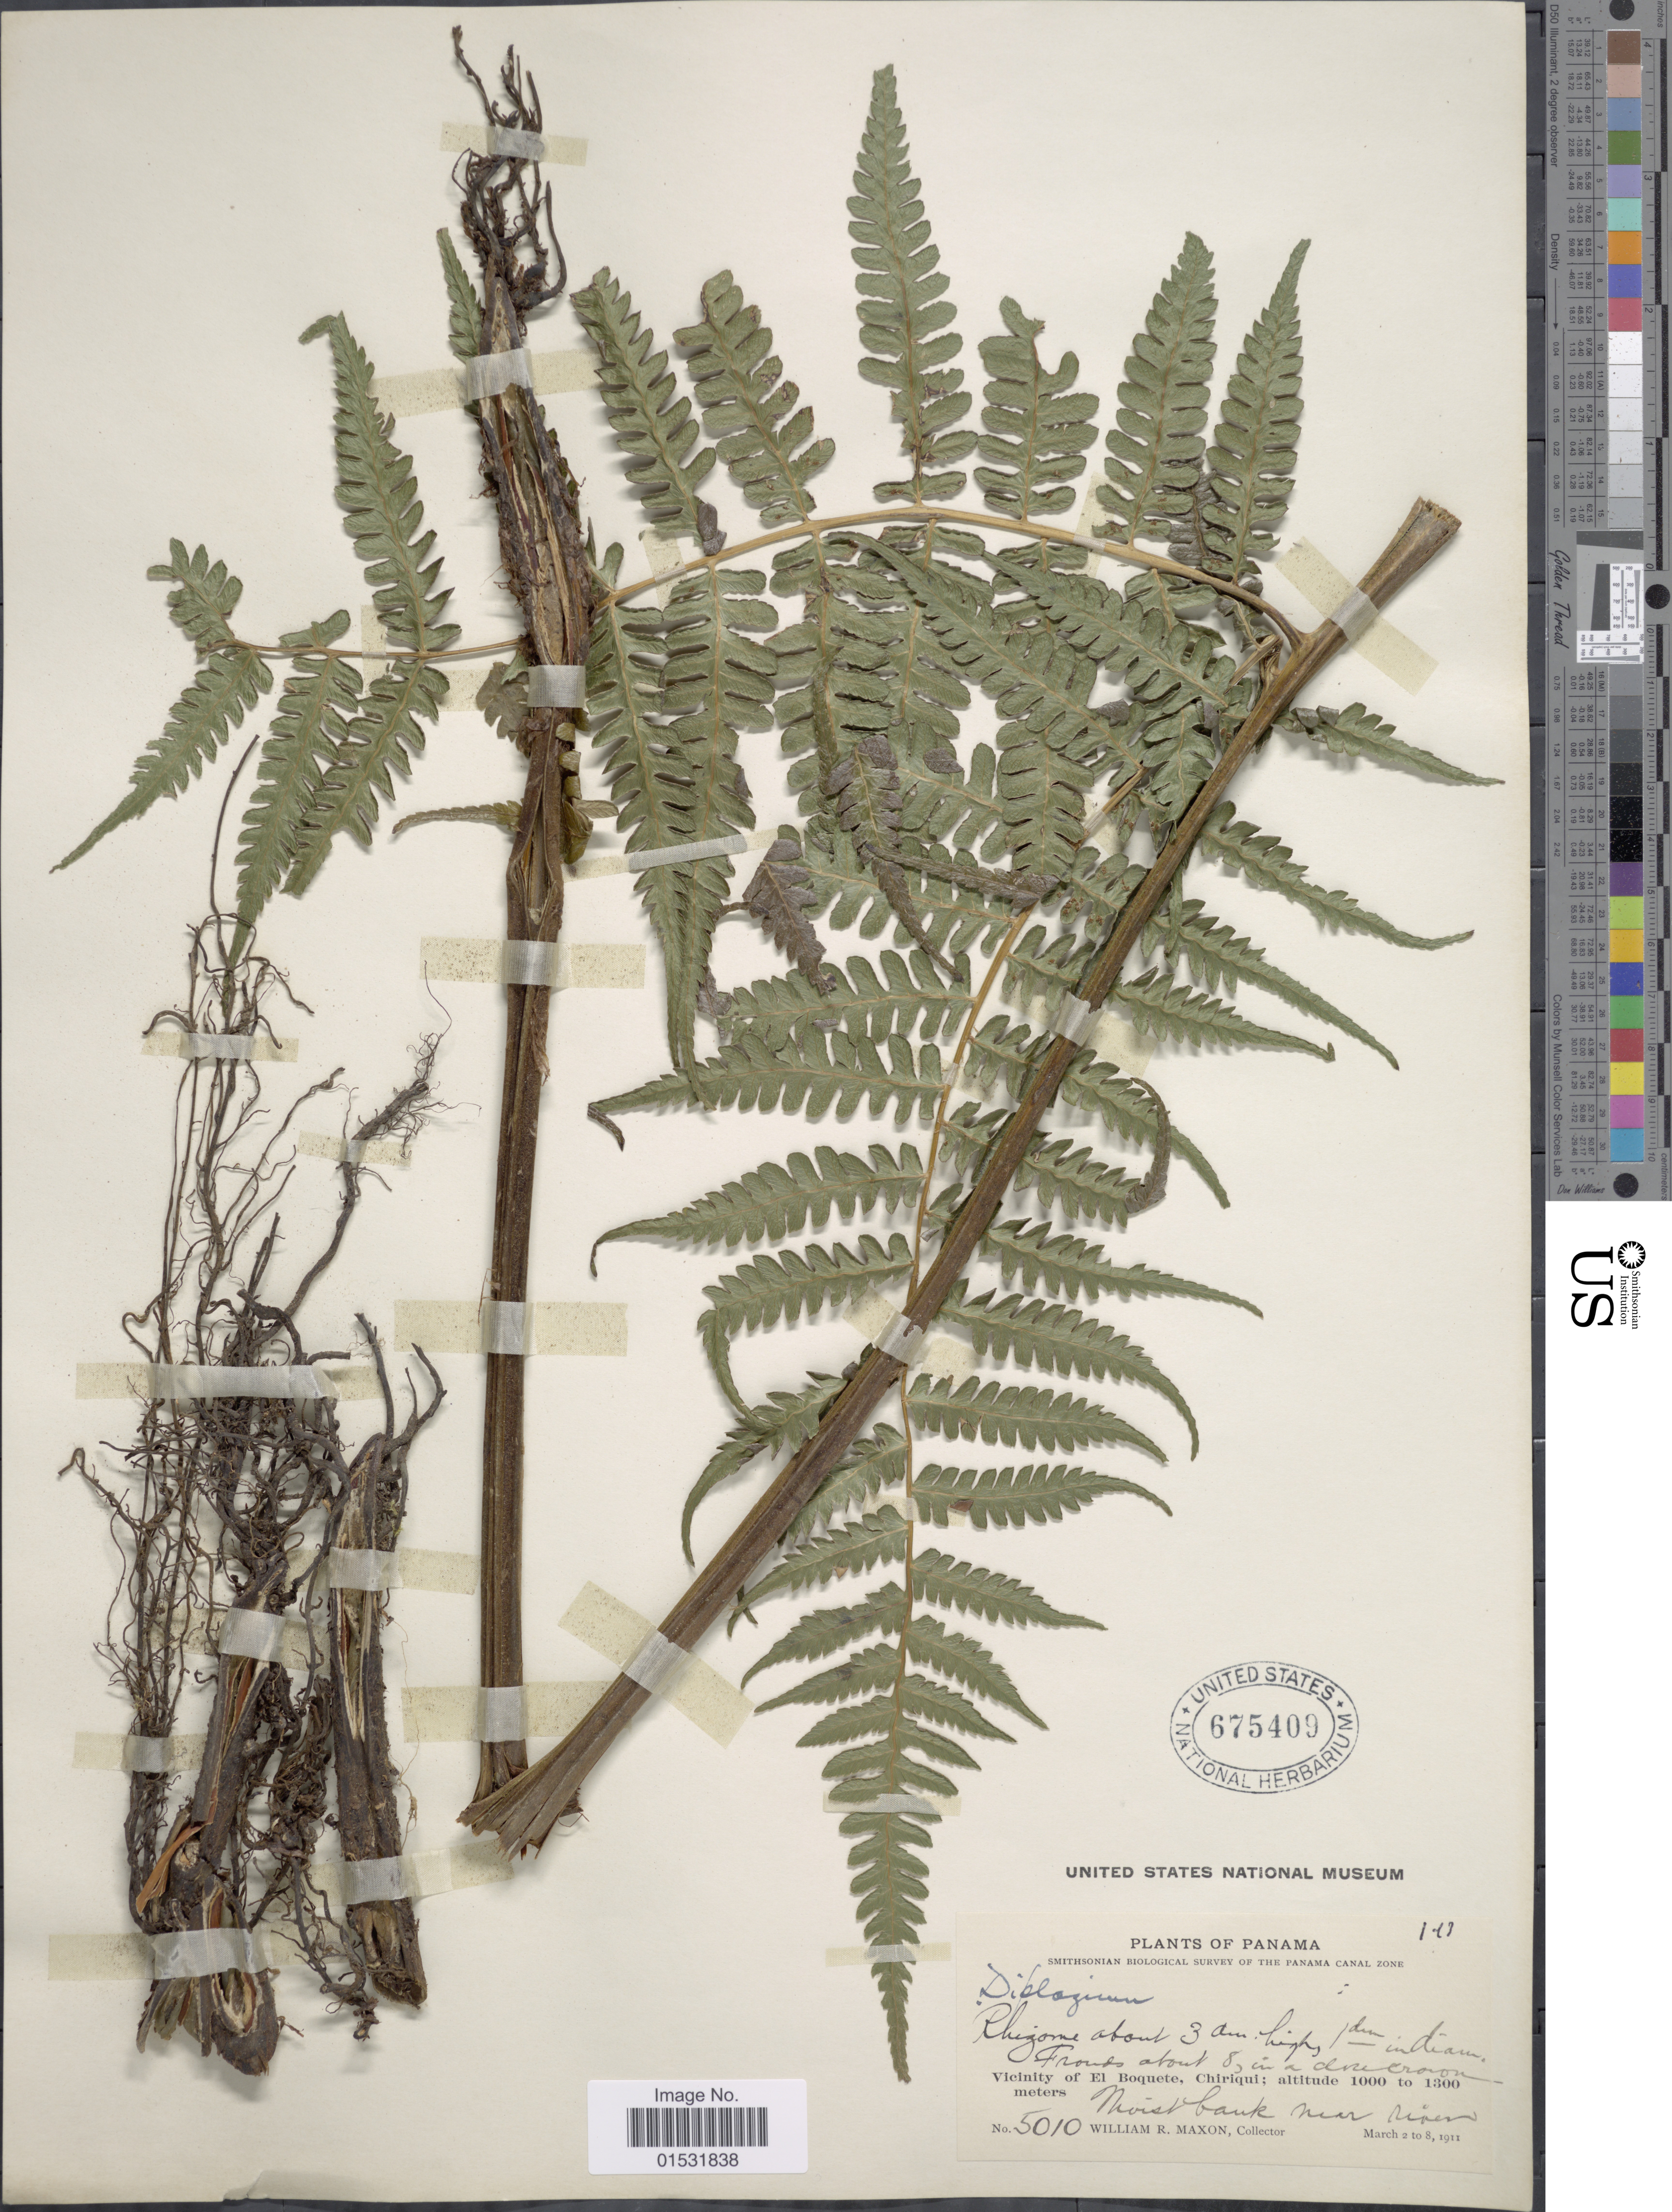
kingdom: Plantae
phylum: Tracheophyta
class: Polypodiopsida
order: Polypodiales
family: Athyriaceae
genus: Diplazium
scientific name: Diplazium hians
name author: Kunze ex Klotzsch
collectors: W. R. Maxon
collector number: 5010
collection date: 1911-03-02/1911-03-08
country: Panama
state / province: Chiriqui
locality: Panama Canal Zone. Vicinity of El Boquete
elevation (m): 1000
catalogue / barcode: US 675409